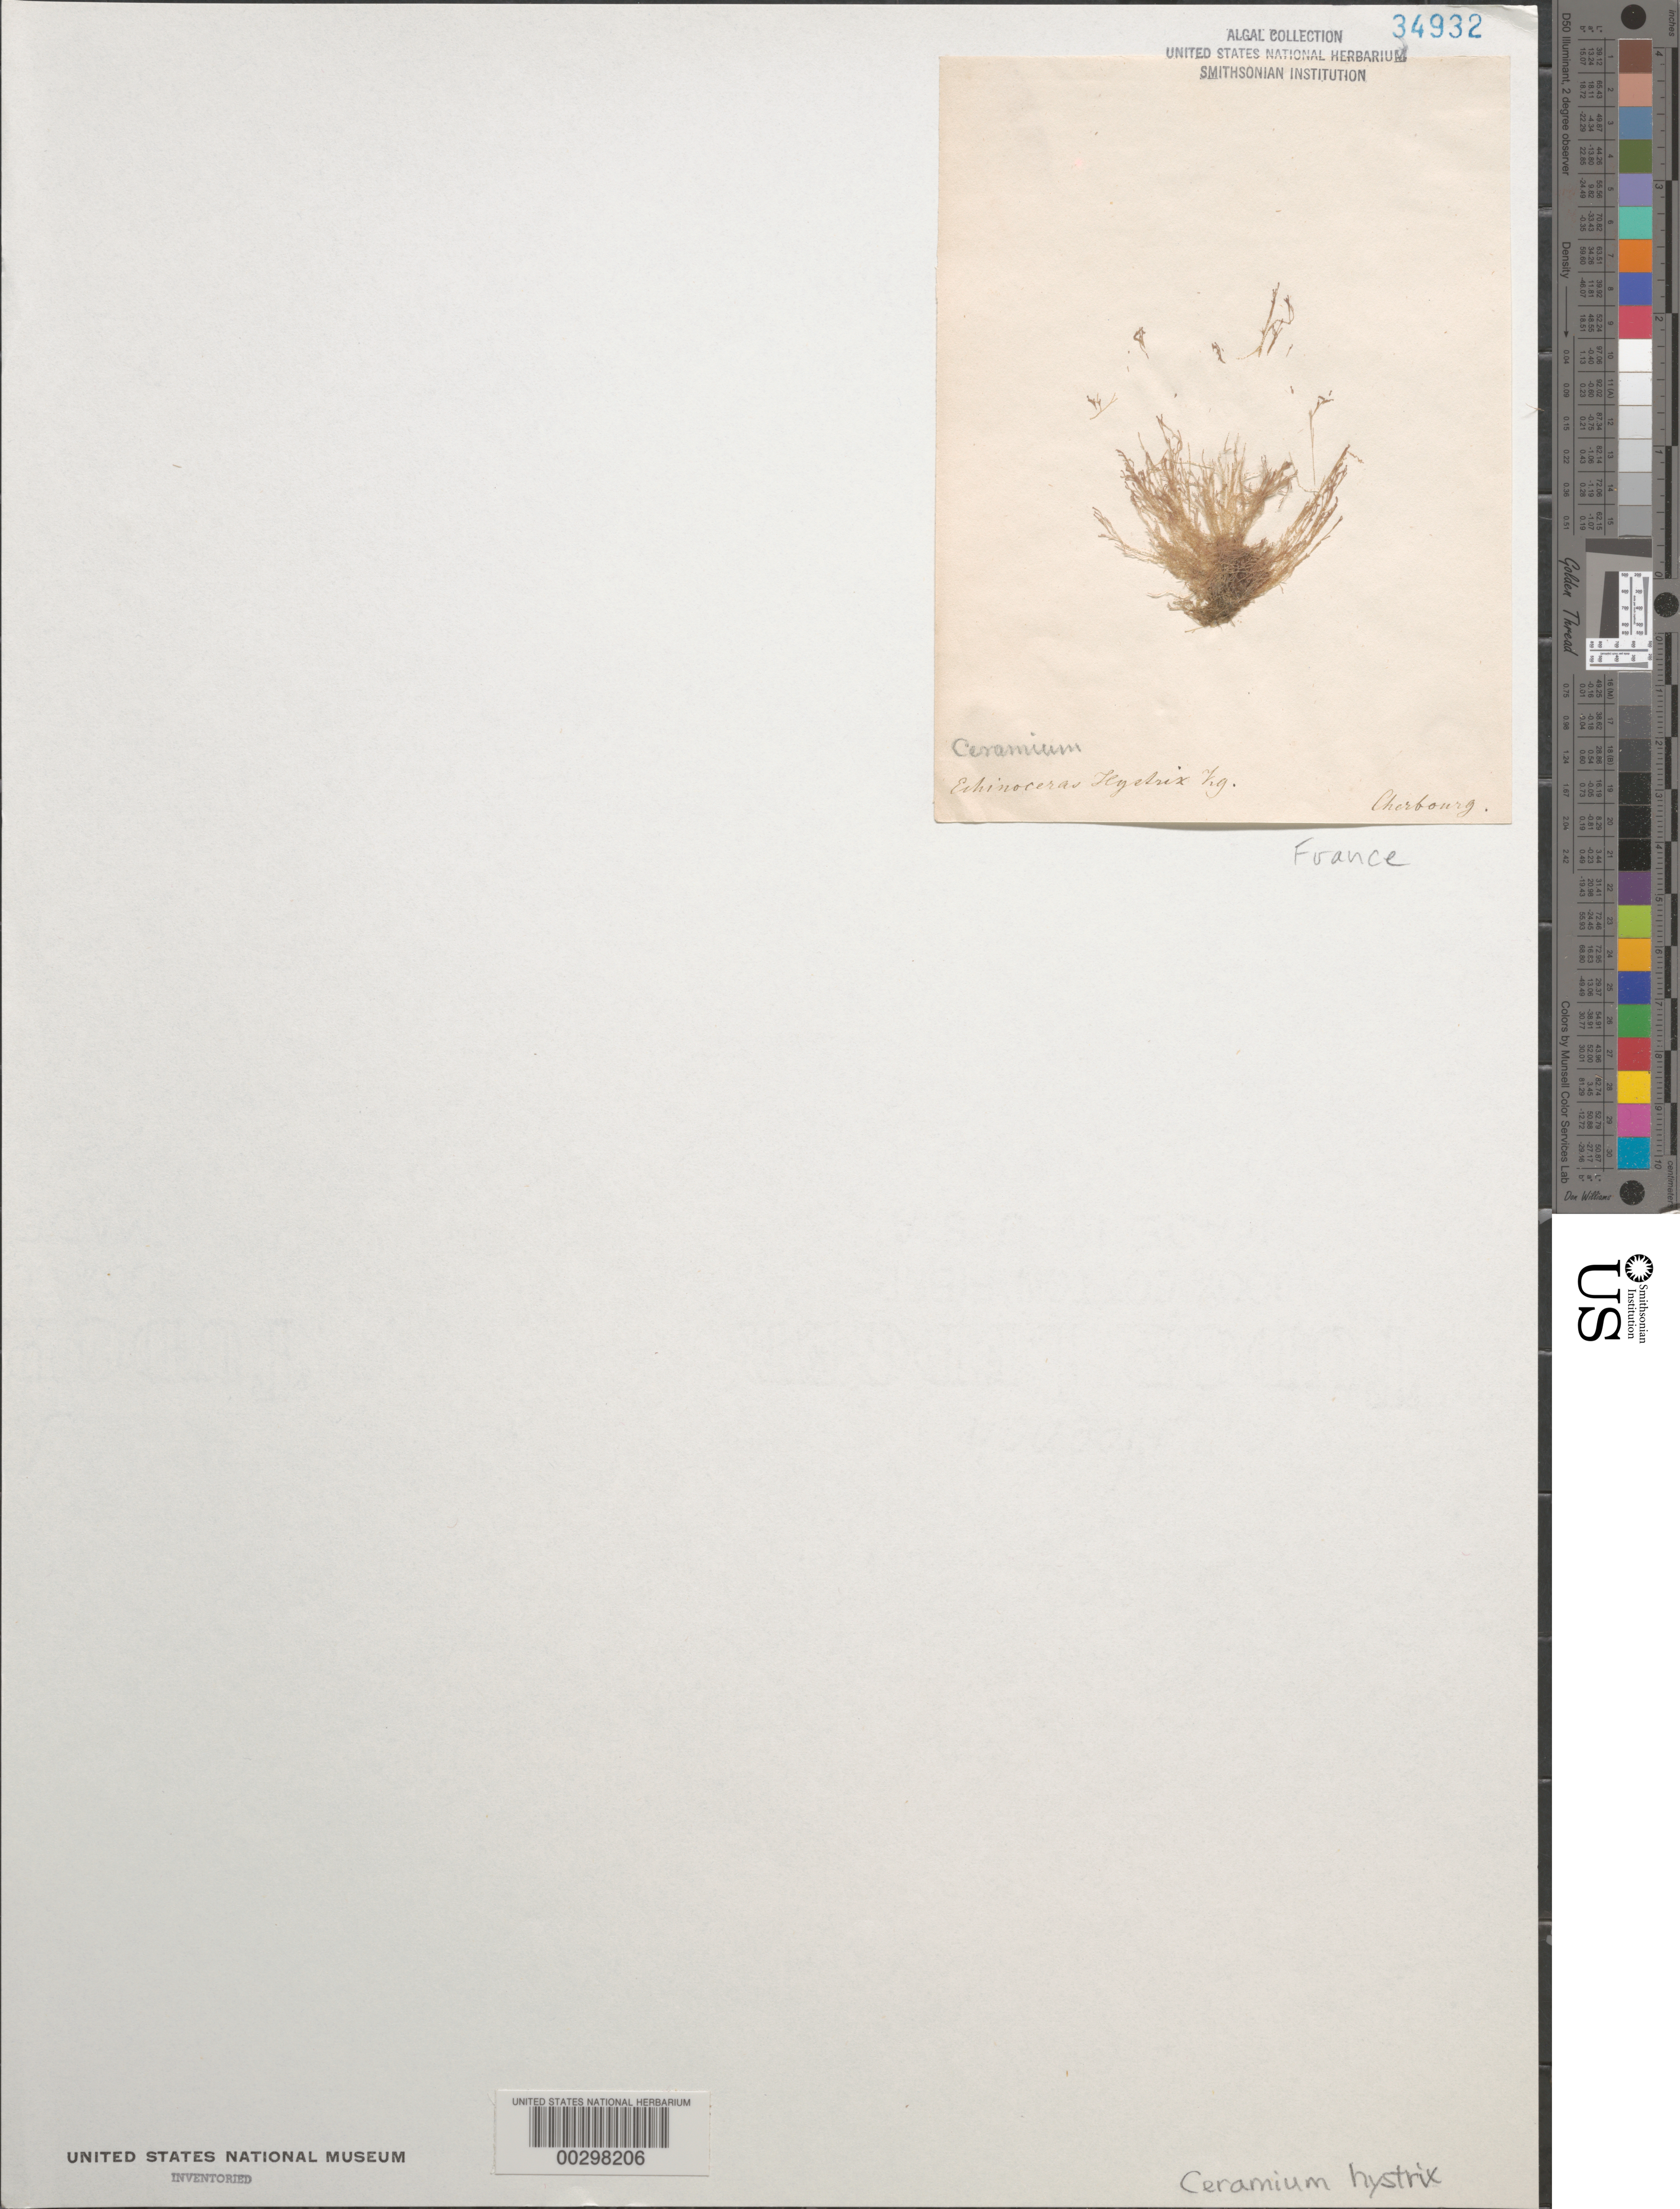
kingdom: Plantae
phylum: Rhodophyta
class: Florideophyceae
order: Ceramiales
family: Ceramiaceae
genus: Ceramium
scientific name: Ceramium virgatum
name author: Roth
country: France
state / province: Normandie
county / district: Manche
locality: Cherbourg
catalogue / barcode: US 34932